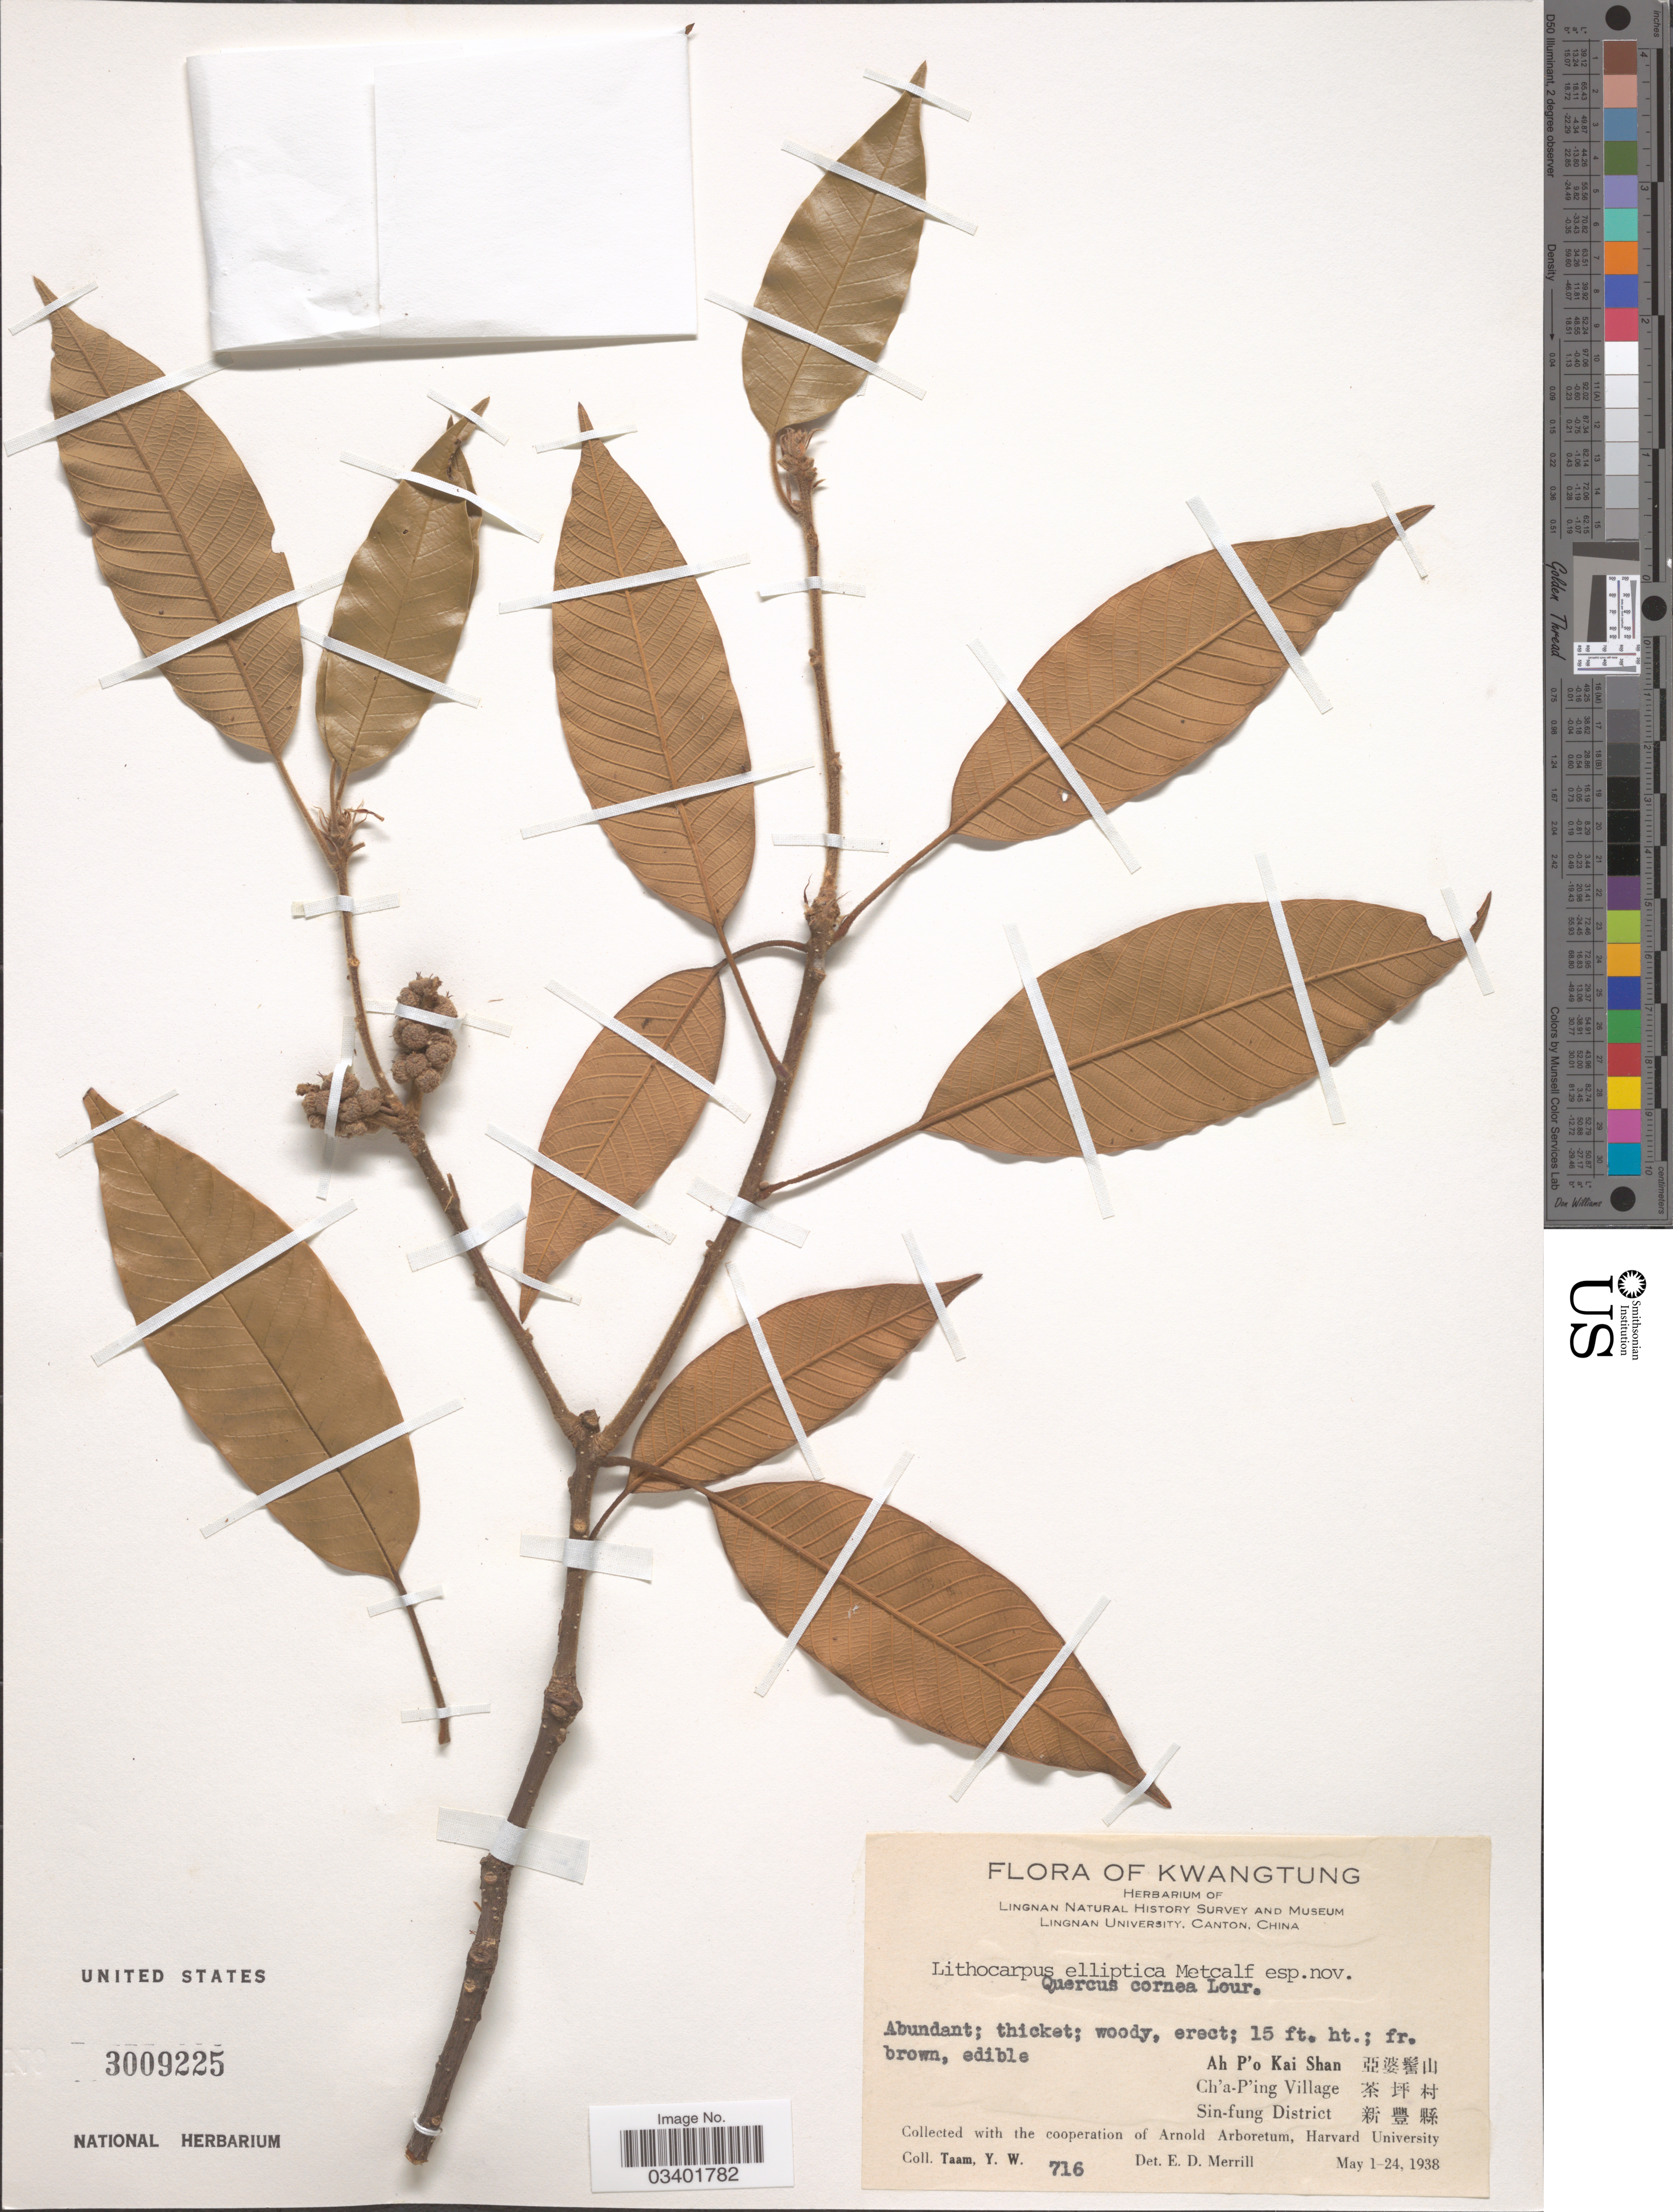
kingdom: Plantae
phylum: Tracheophyta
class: Magnoliopsida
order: Fagales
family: Fagaceae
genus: Lithocarpus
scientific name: Lithocarpus ellipticus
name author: F.P. Metcalf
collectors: Y. W. Taam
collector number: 716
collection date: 1938-05-01/1938-05-24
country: China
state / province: Guangdong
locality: Kwangtung. Ah P'o Kai Shan X, Ch'a-P'ing Village X, Sin-fung District X.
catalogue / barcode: US 3009225